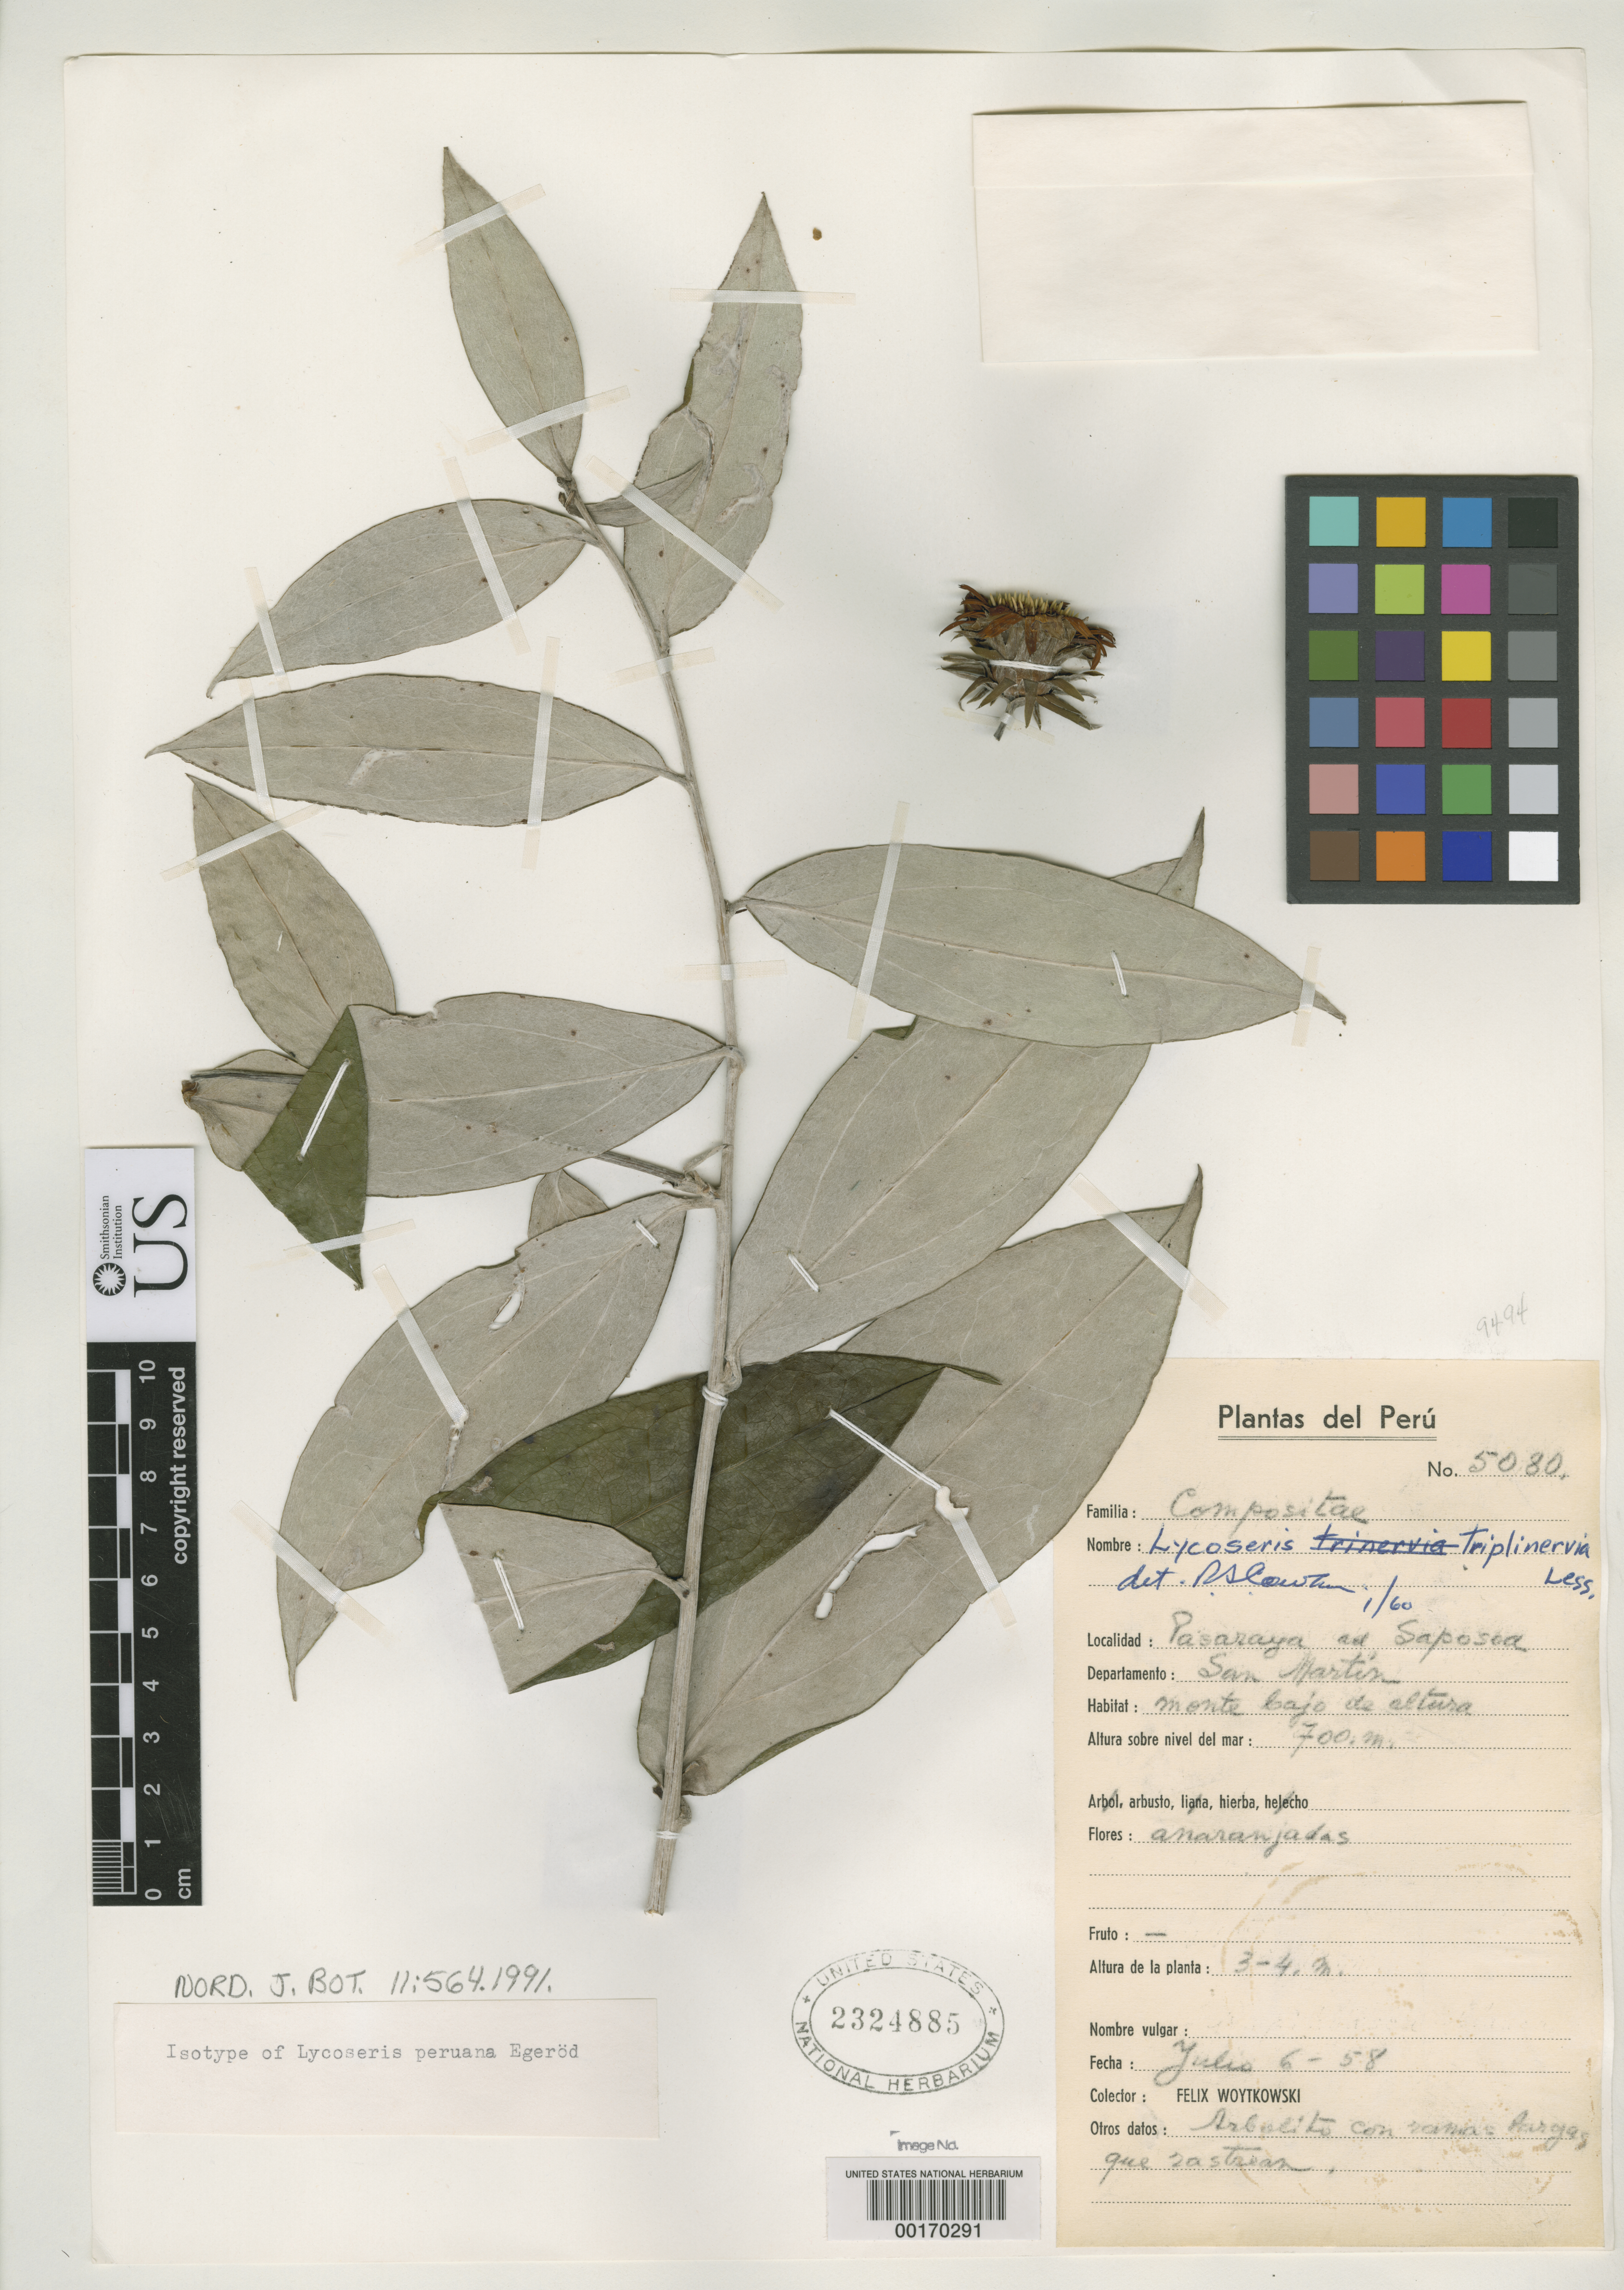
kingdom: Plantae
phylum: Tracheophyta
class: Magnoliopsida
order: Asterales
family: Asteraceae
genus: Lycoseris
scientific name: Lycoseris peruviana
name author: Egerod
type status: Isotype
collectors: F. Woytkowski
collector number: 5080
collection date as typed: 06 Jul 1958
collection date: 1958-07-06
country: Peru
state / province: San Martín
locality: Pasaraya ad Saposoa.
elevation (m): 700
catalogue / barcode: US 2324885